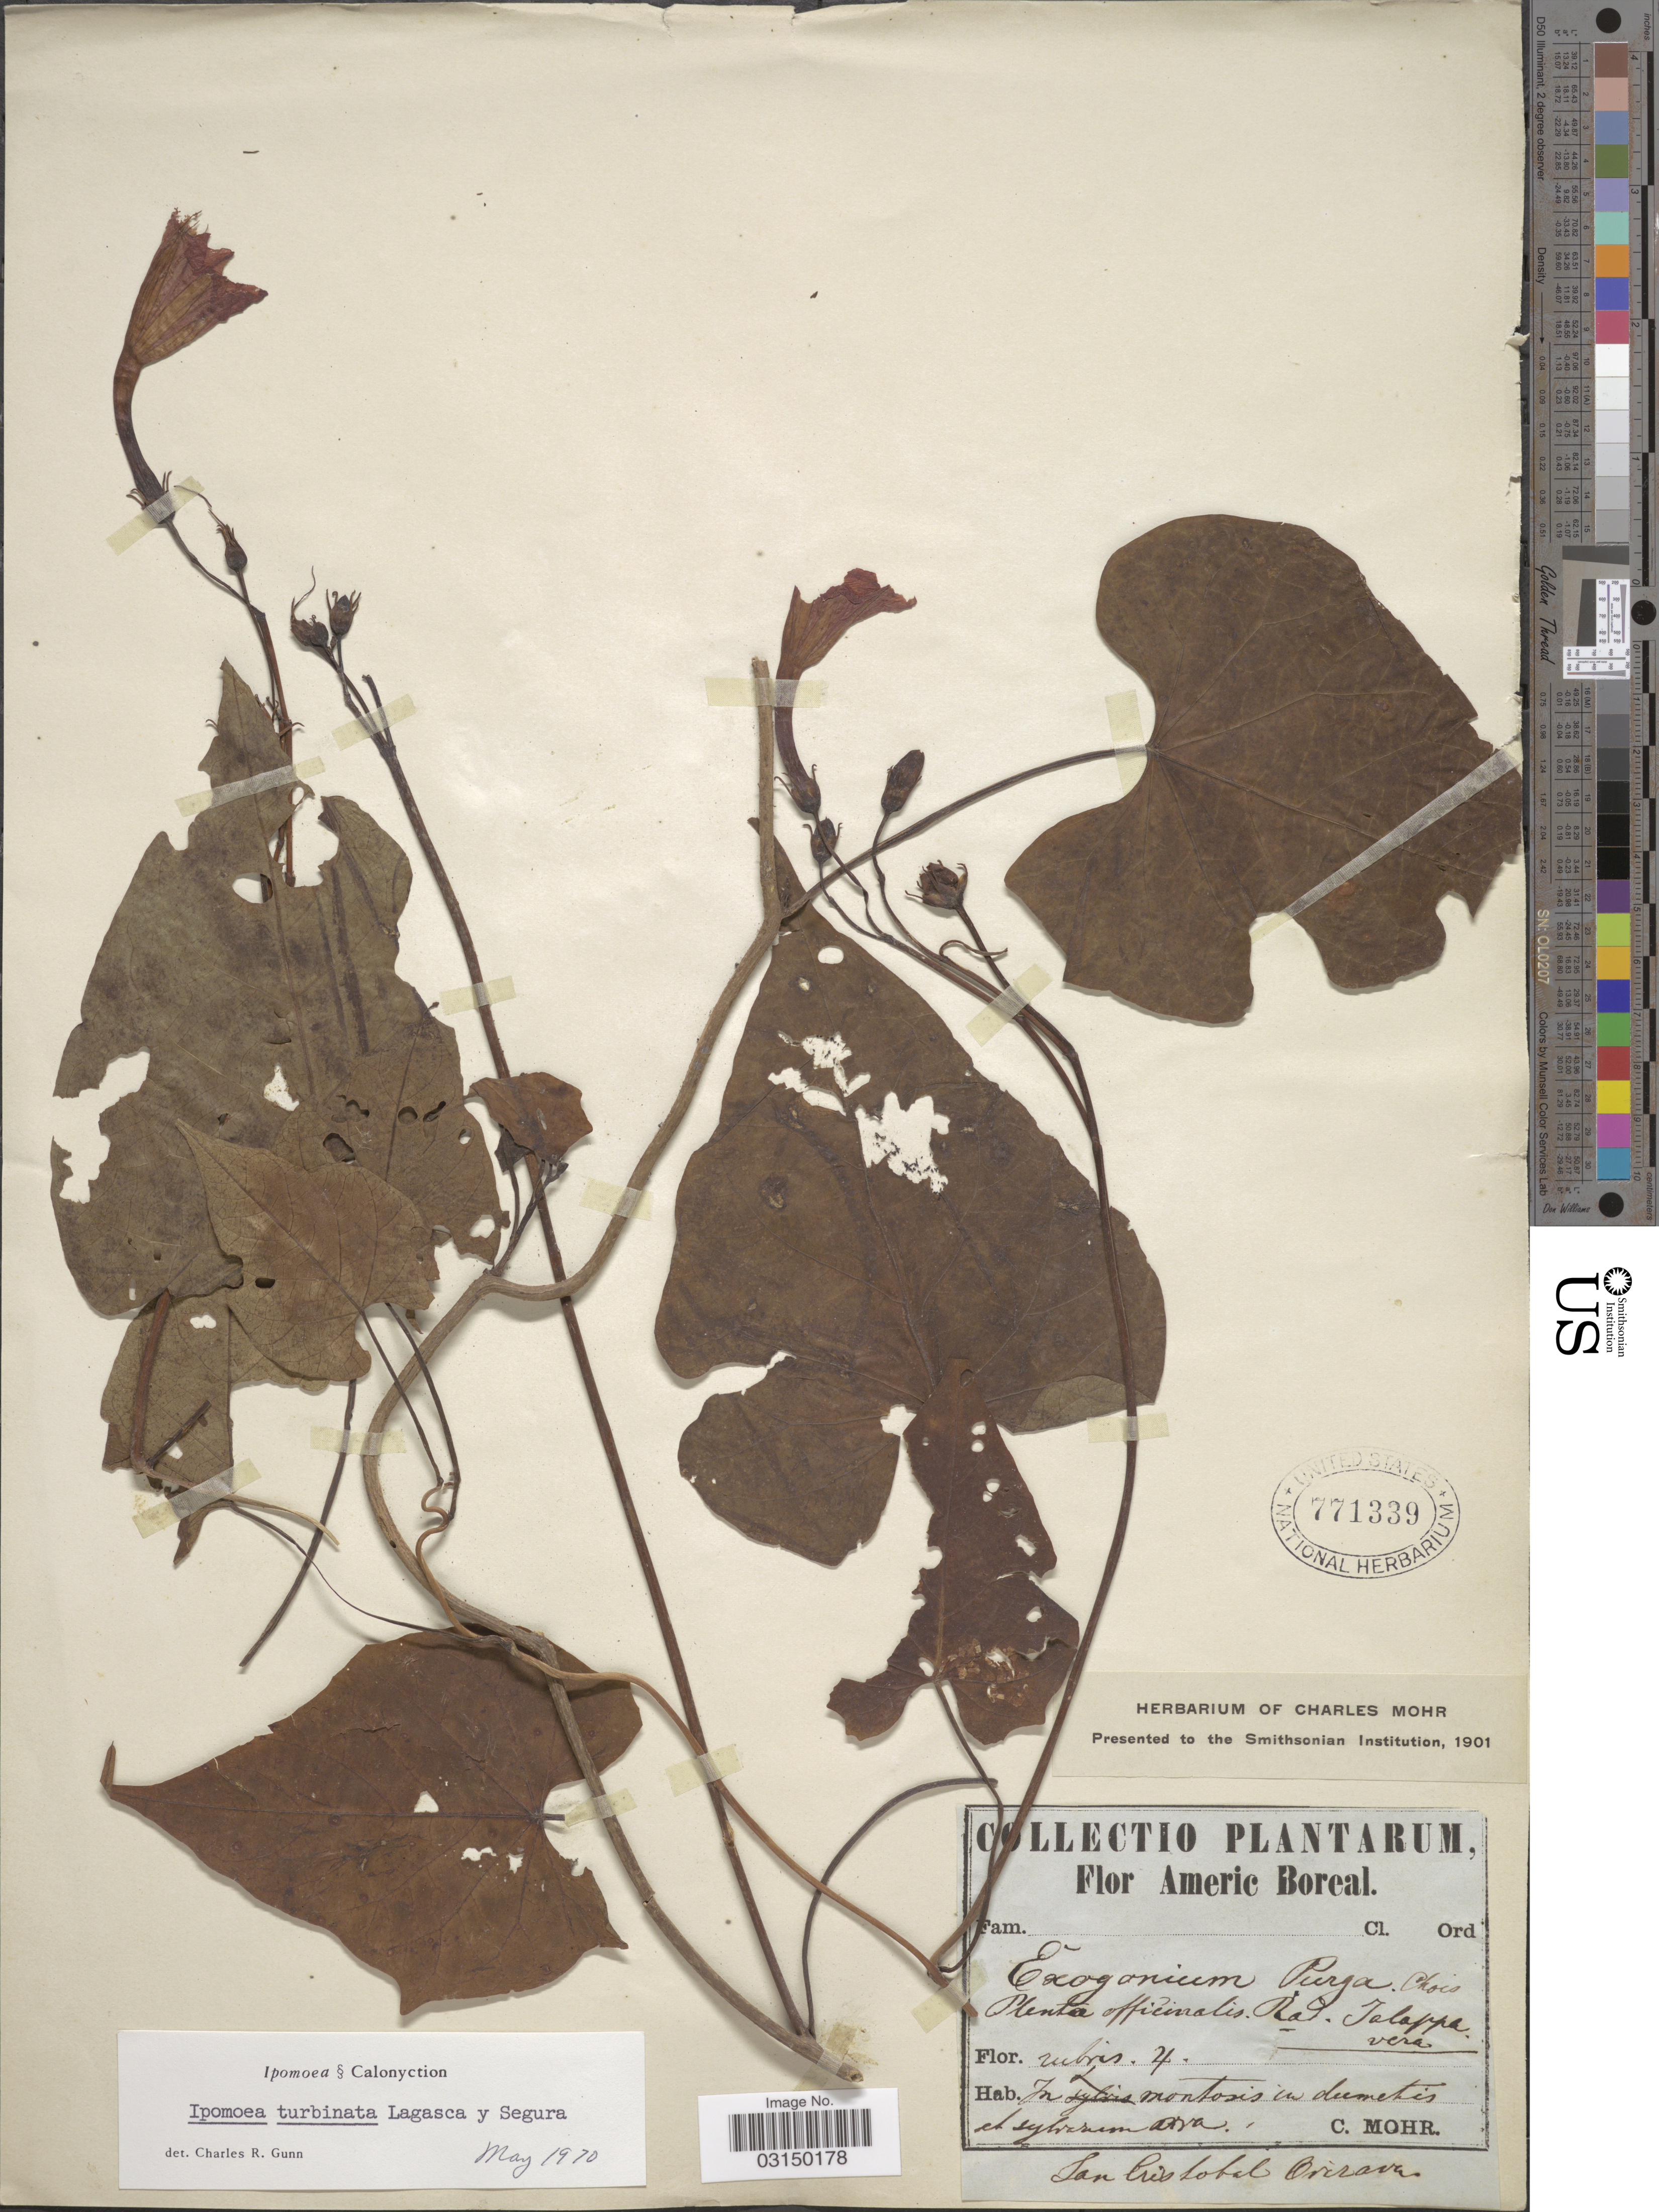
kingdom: Plantae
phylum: Tracheophyta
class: Magnoliopsida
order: Solanales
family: Convolvulaceae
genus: Ipomoea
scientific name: Ipomoea funis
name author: Schltdl. & Cham.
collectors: Mohr, C. T. (herbarium)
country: Mexico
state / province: Veracruz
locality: San Cristobal Orizava. Americ Boreal.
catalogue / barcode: US 771339